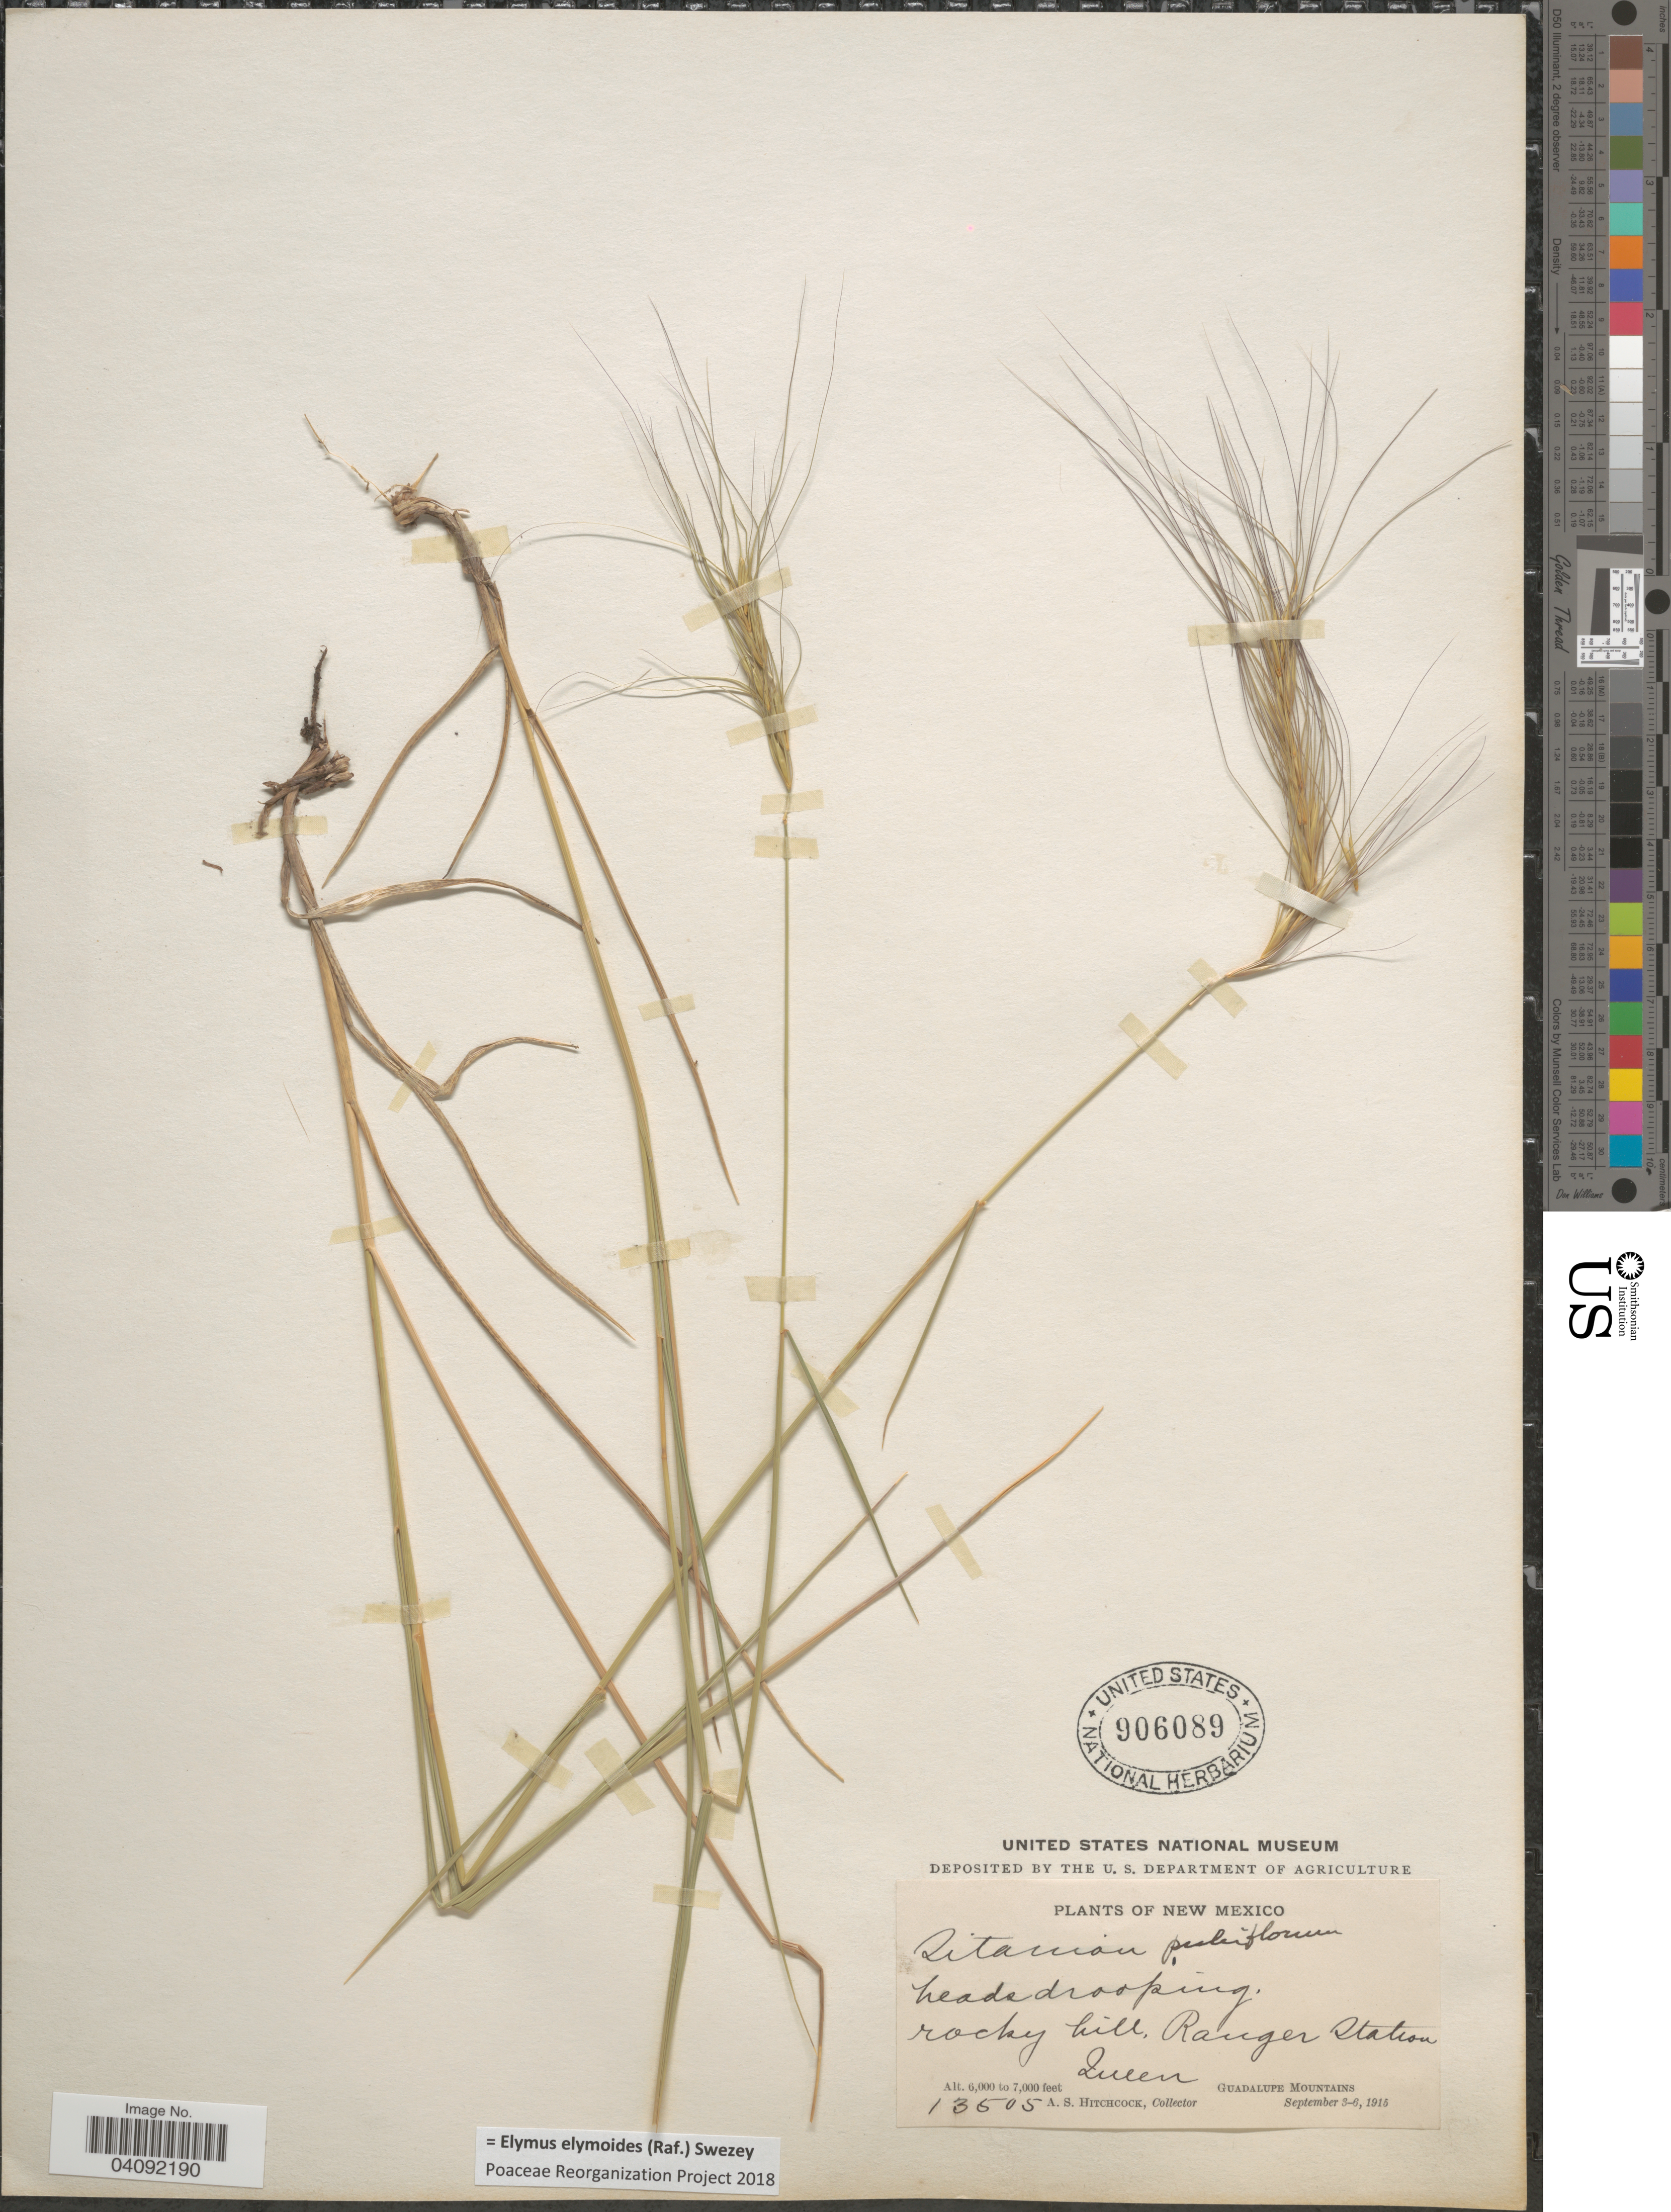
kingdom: Plantae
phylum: Tracheophyta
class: Liliopsida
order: Poales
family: Poaceae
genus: Elymus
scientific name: Elymus elymoides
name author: (Raf.) Swezey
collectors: A. S. Hitchcock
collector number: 13505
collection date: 1915-09-03/1915-09-06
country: United States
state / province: New Mexico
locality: Rocky hill, Ranger Station Queen. Guadalupe Mountains.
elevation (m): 1829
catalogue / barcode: US 906089